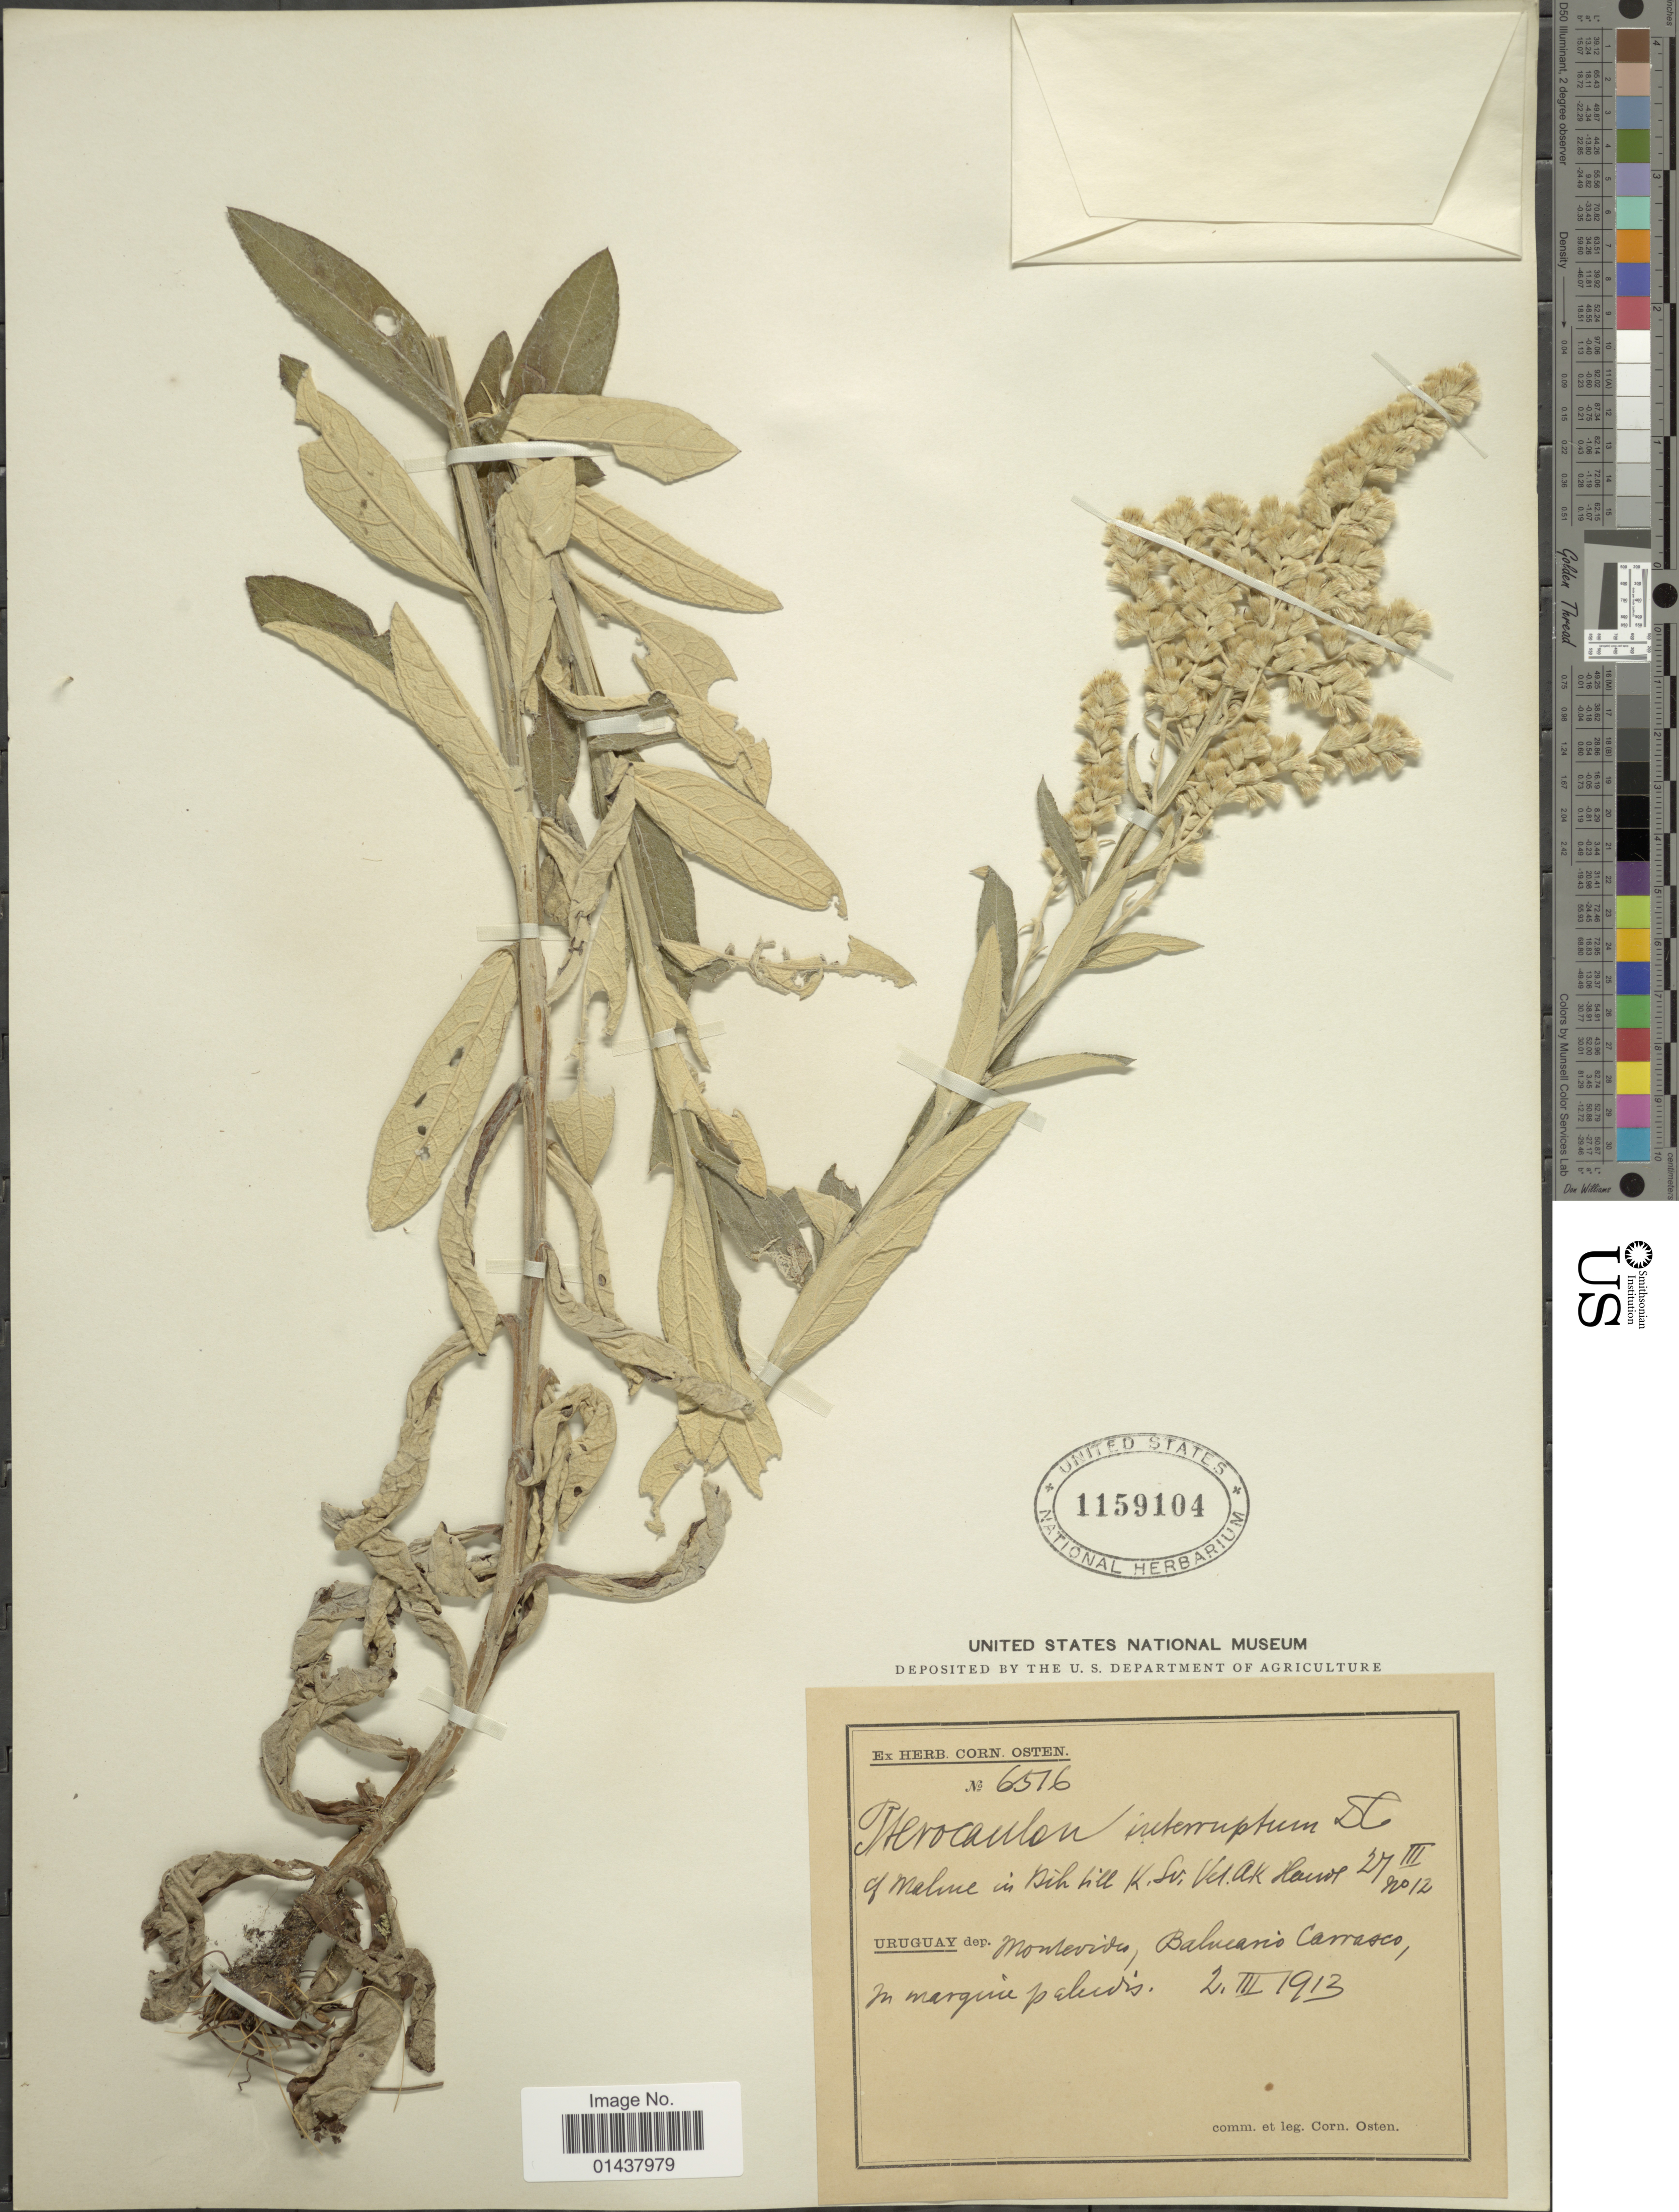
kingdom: Plantae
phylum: Tracheophyta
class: Magnoliopsida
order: Asterales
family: Asteraceae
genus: Pterocaulon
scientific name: Pterocaulon alopecuroides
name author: (Lam.) DC.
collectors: C. Osten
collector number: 6576*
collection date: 1913-03-02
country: Uruguay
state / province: Montevideo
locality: Balucano Carrasco, in merquie paluvis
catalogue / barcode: US 1159104